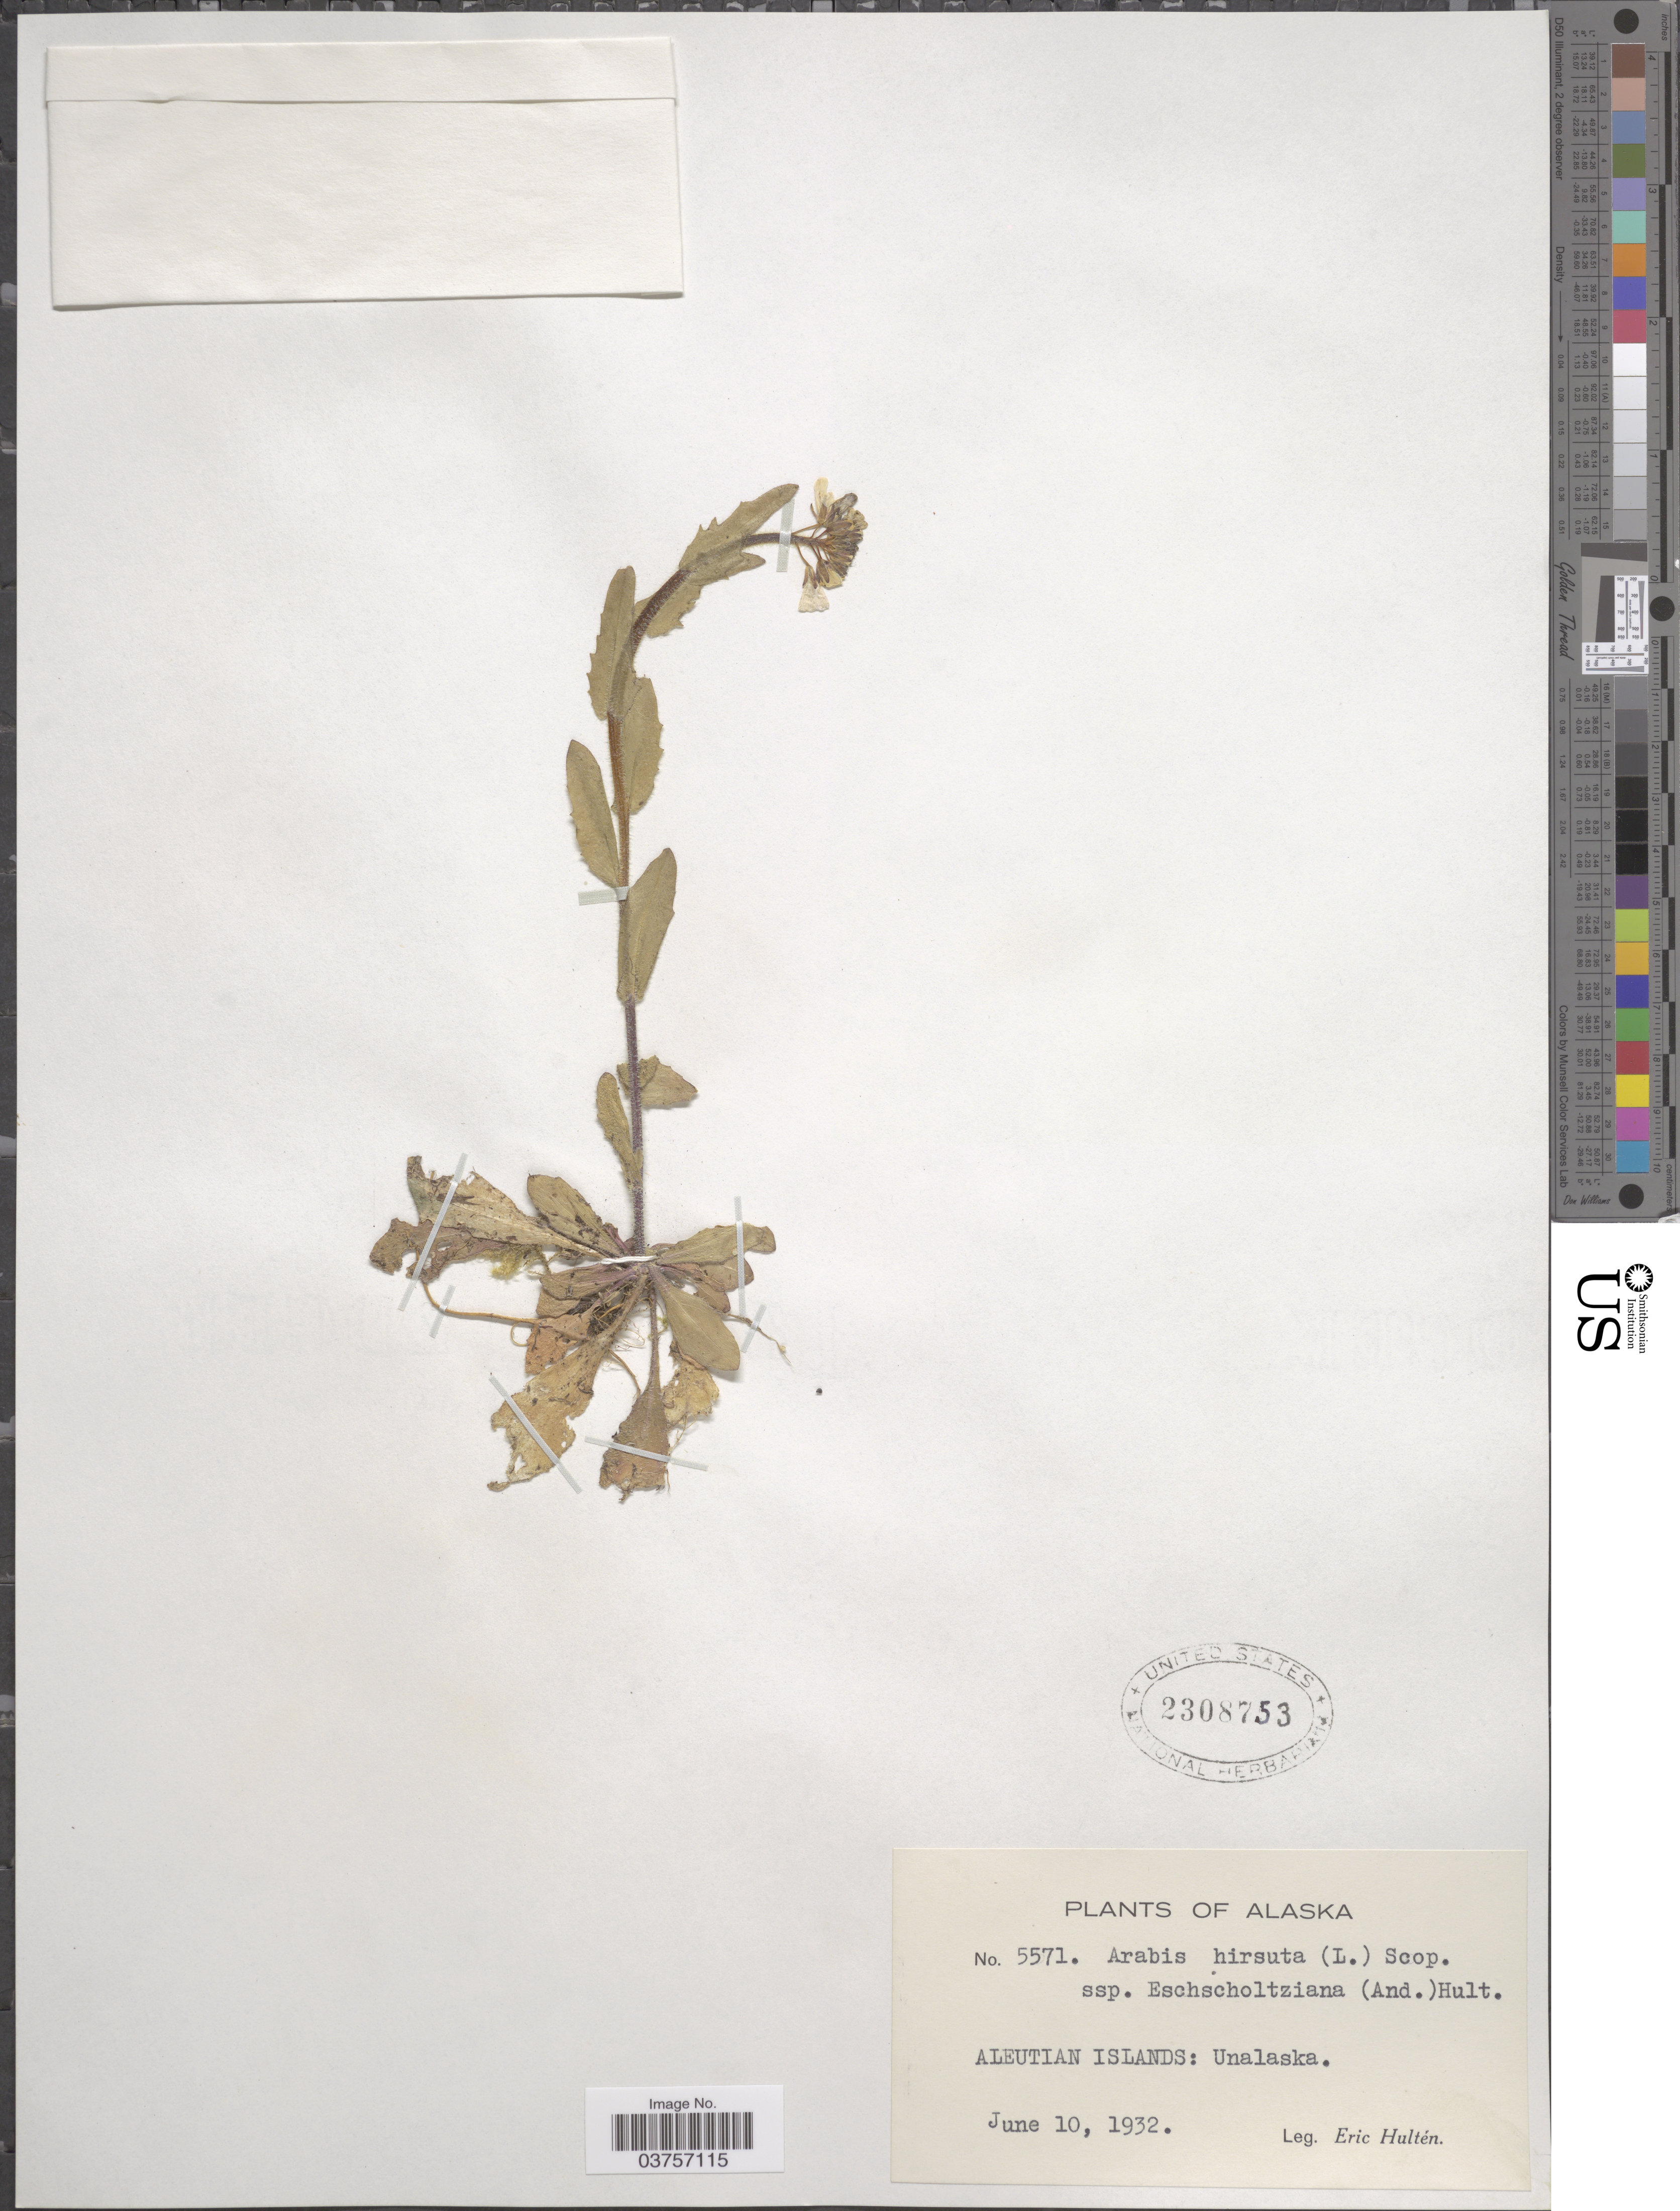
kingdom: Plantae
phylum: Tracheophyta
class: Magnoliopsida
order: Brassicales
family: Brassicaceae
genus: Arabis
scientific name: Arabis hirsuta var. eschscholtziana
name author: (Andrz. ex Ledeb.) Rollins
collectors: E. G. Hultén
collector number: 5571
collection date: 1932-06-10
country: United States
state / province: Alaska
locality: Aleutian Islands: Unalaska.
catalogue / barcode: US 2308753